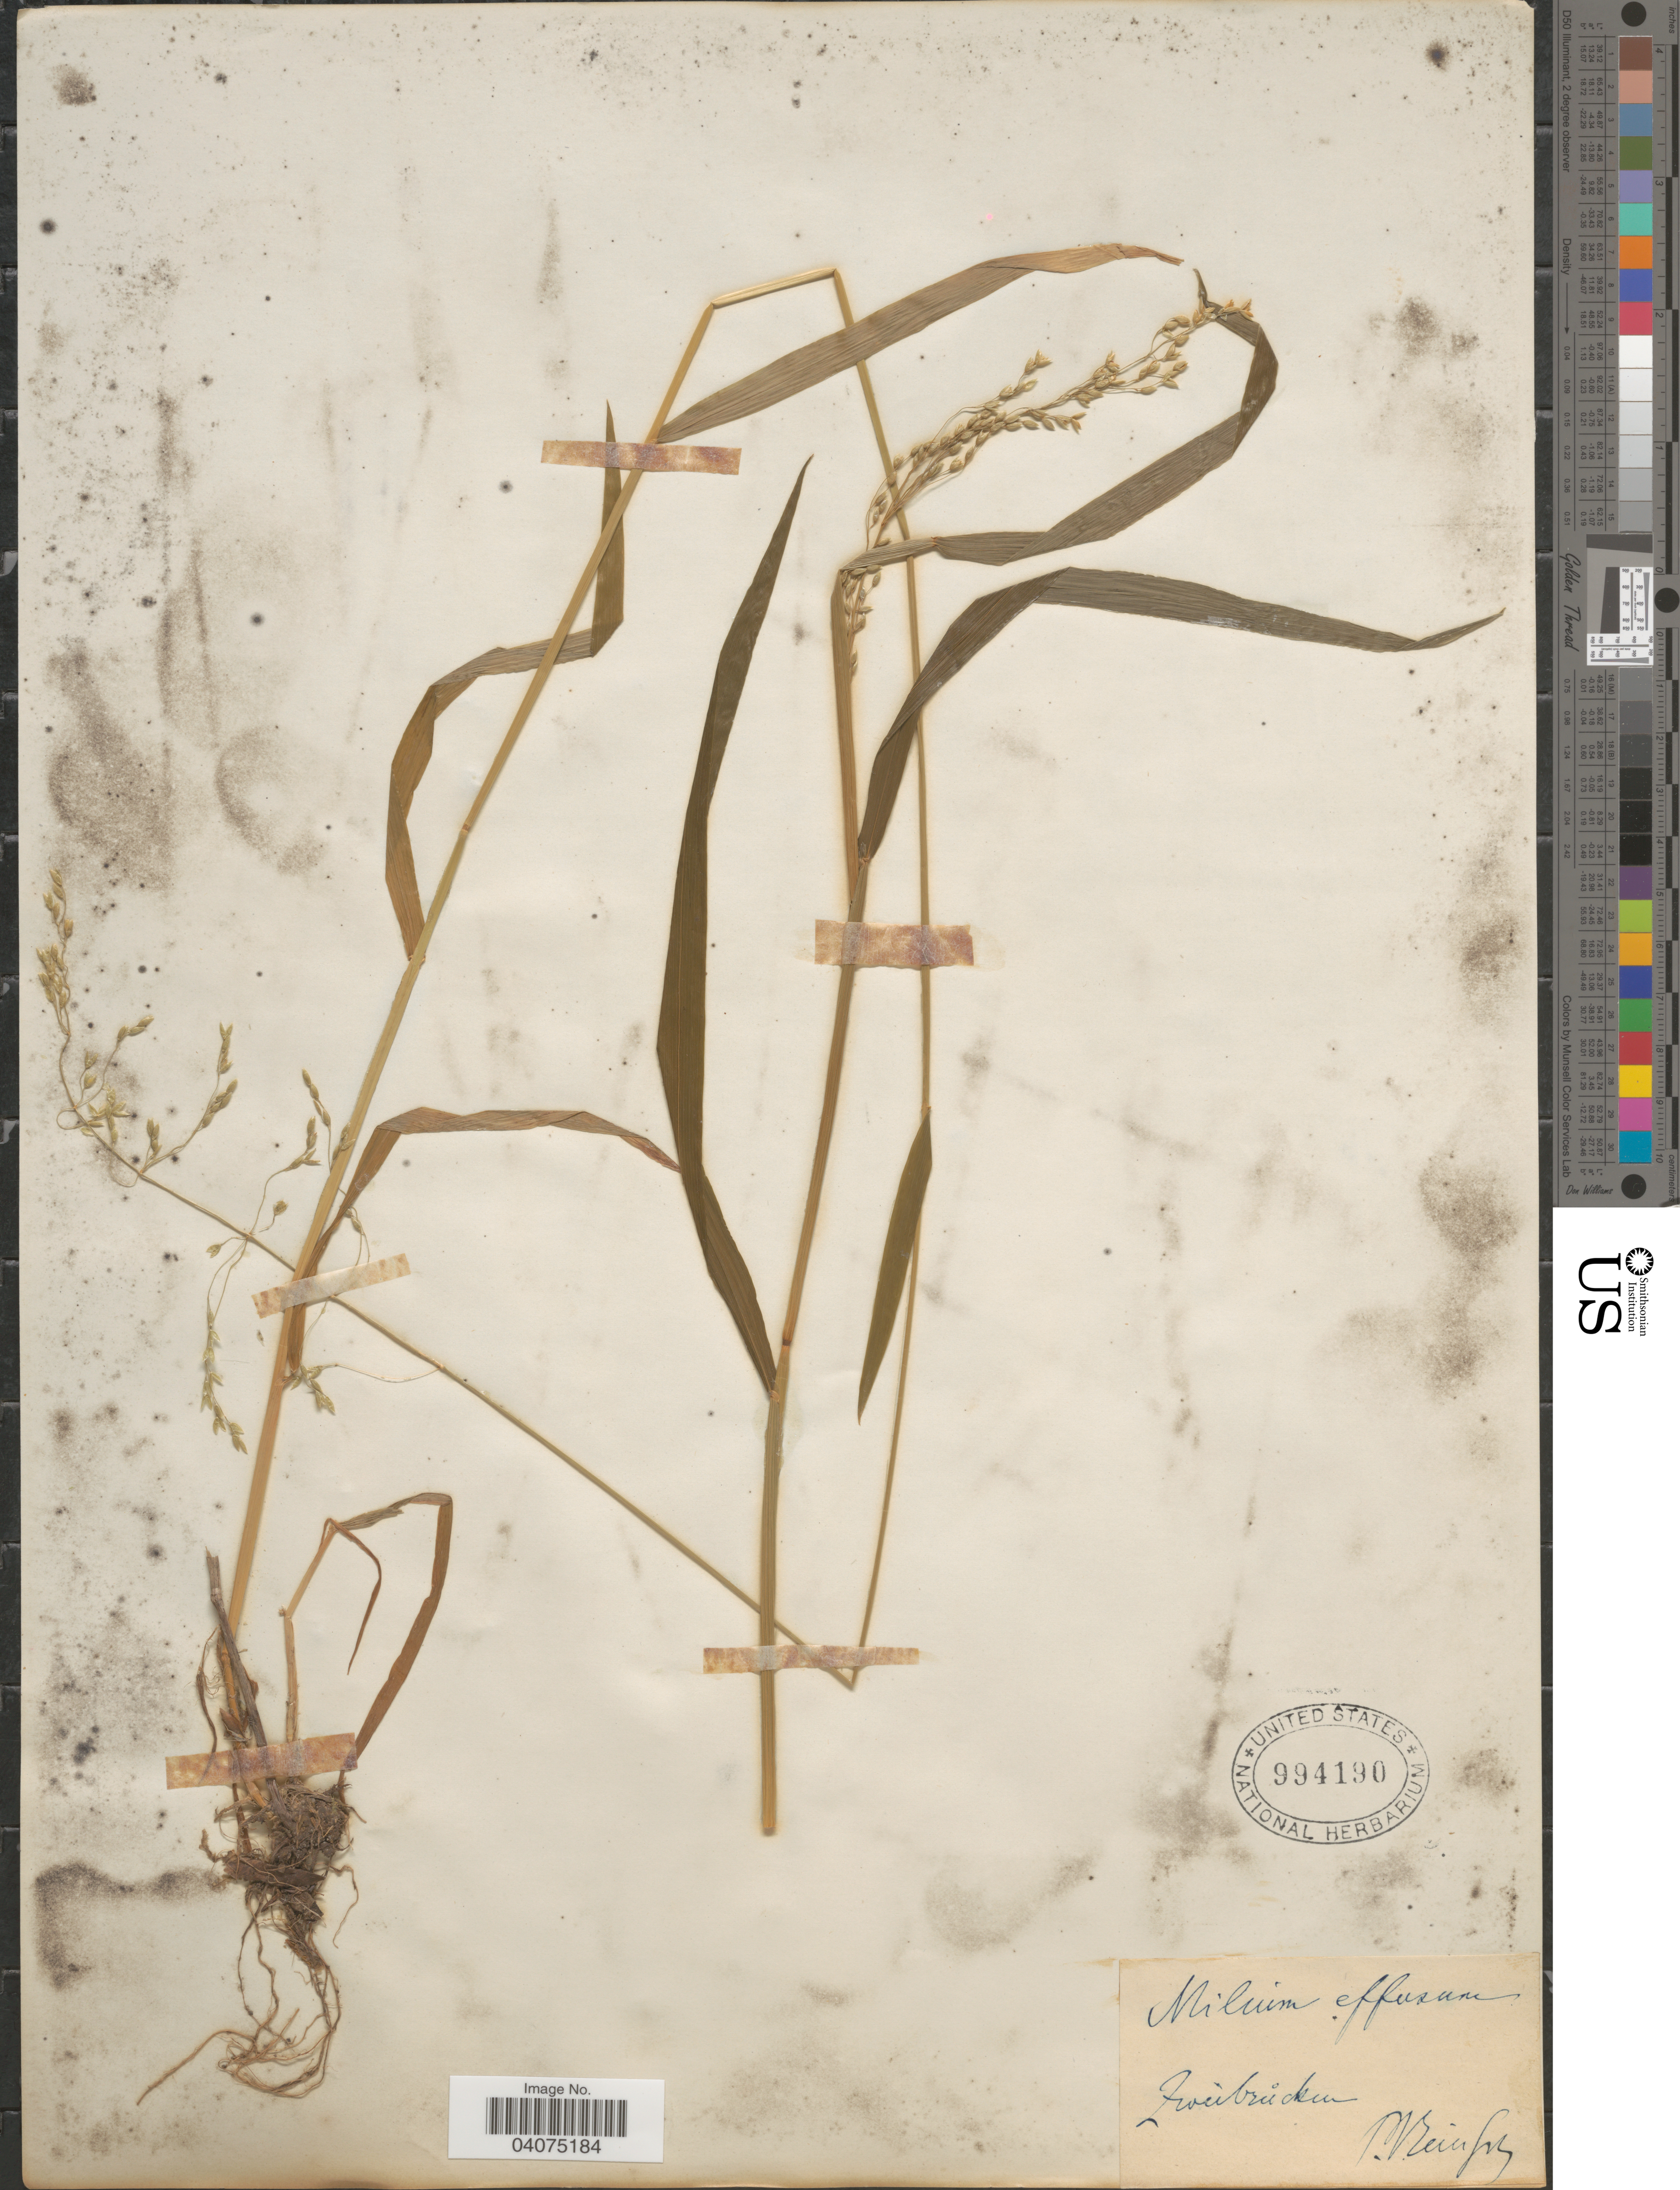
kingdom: Plantae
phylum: Tracheophyta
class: Liliopsida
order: Poales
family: Poaceae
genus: Milium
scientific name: Milium effusum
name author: L.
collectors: P. Reinsch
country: Germany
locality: Zweibrücken.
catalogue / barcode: US 994190